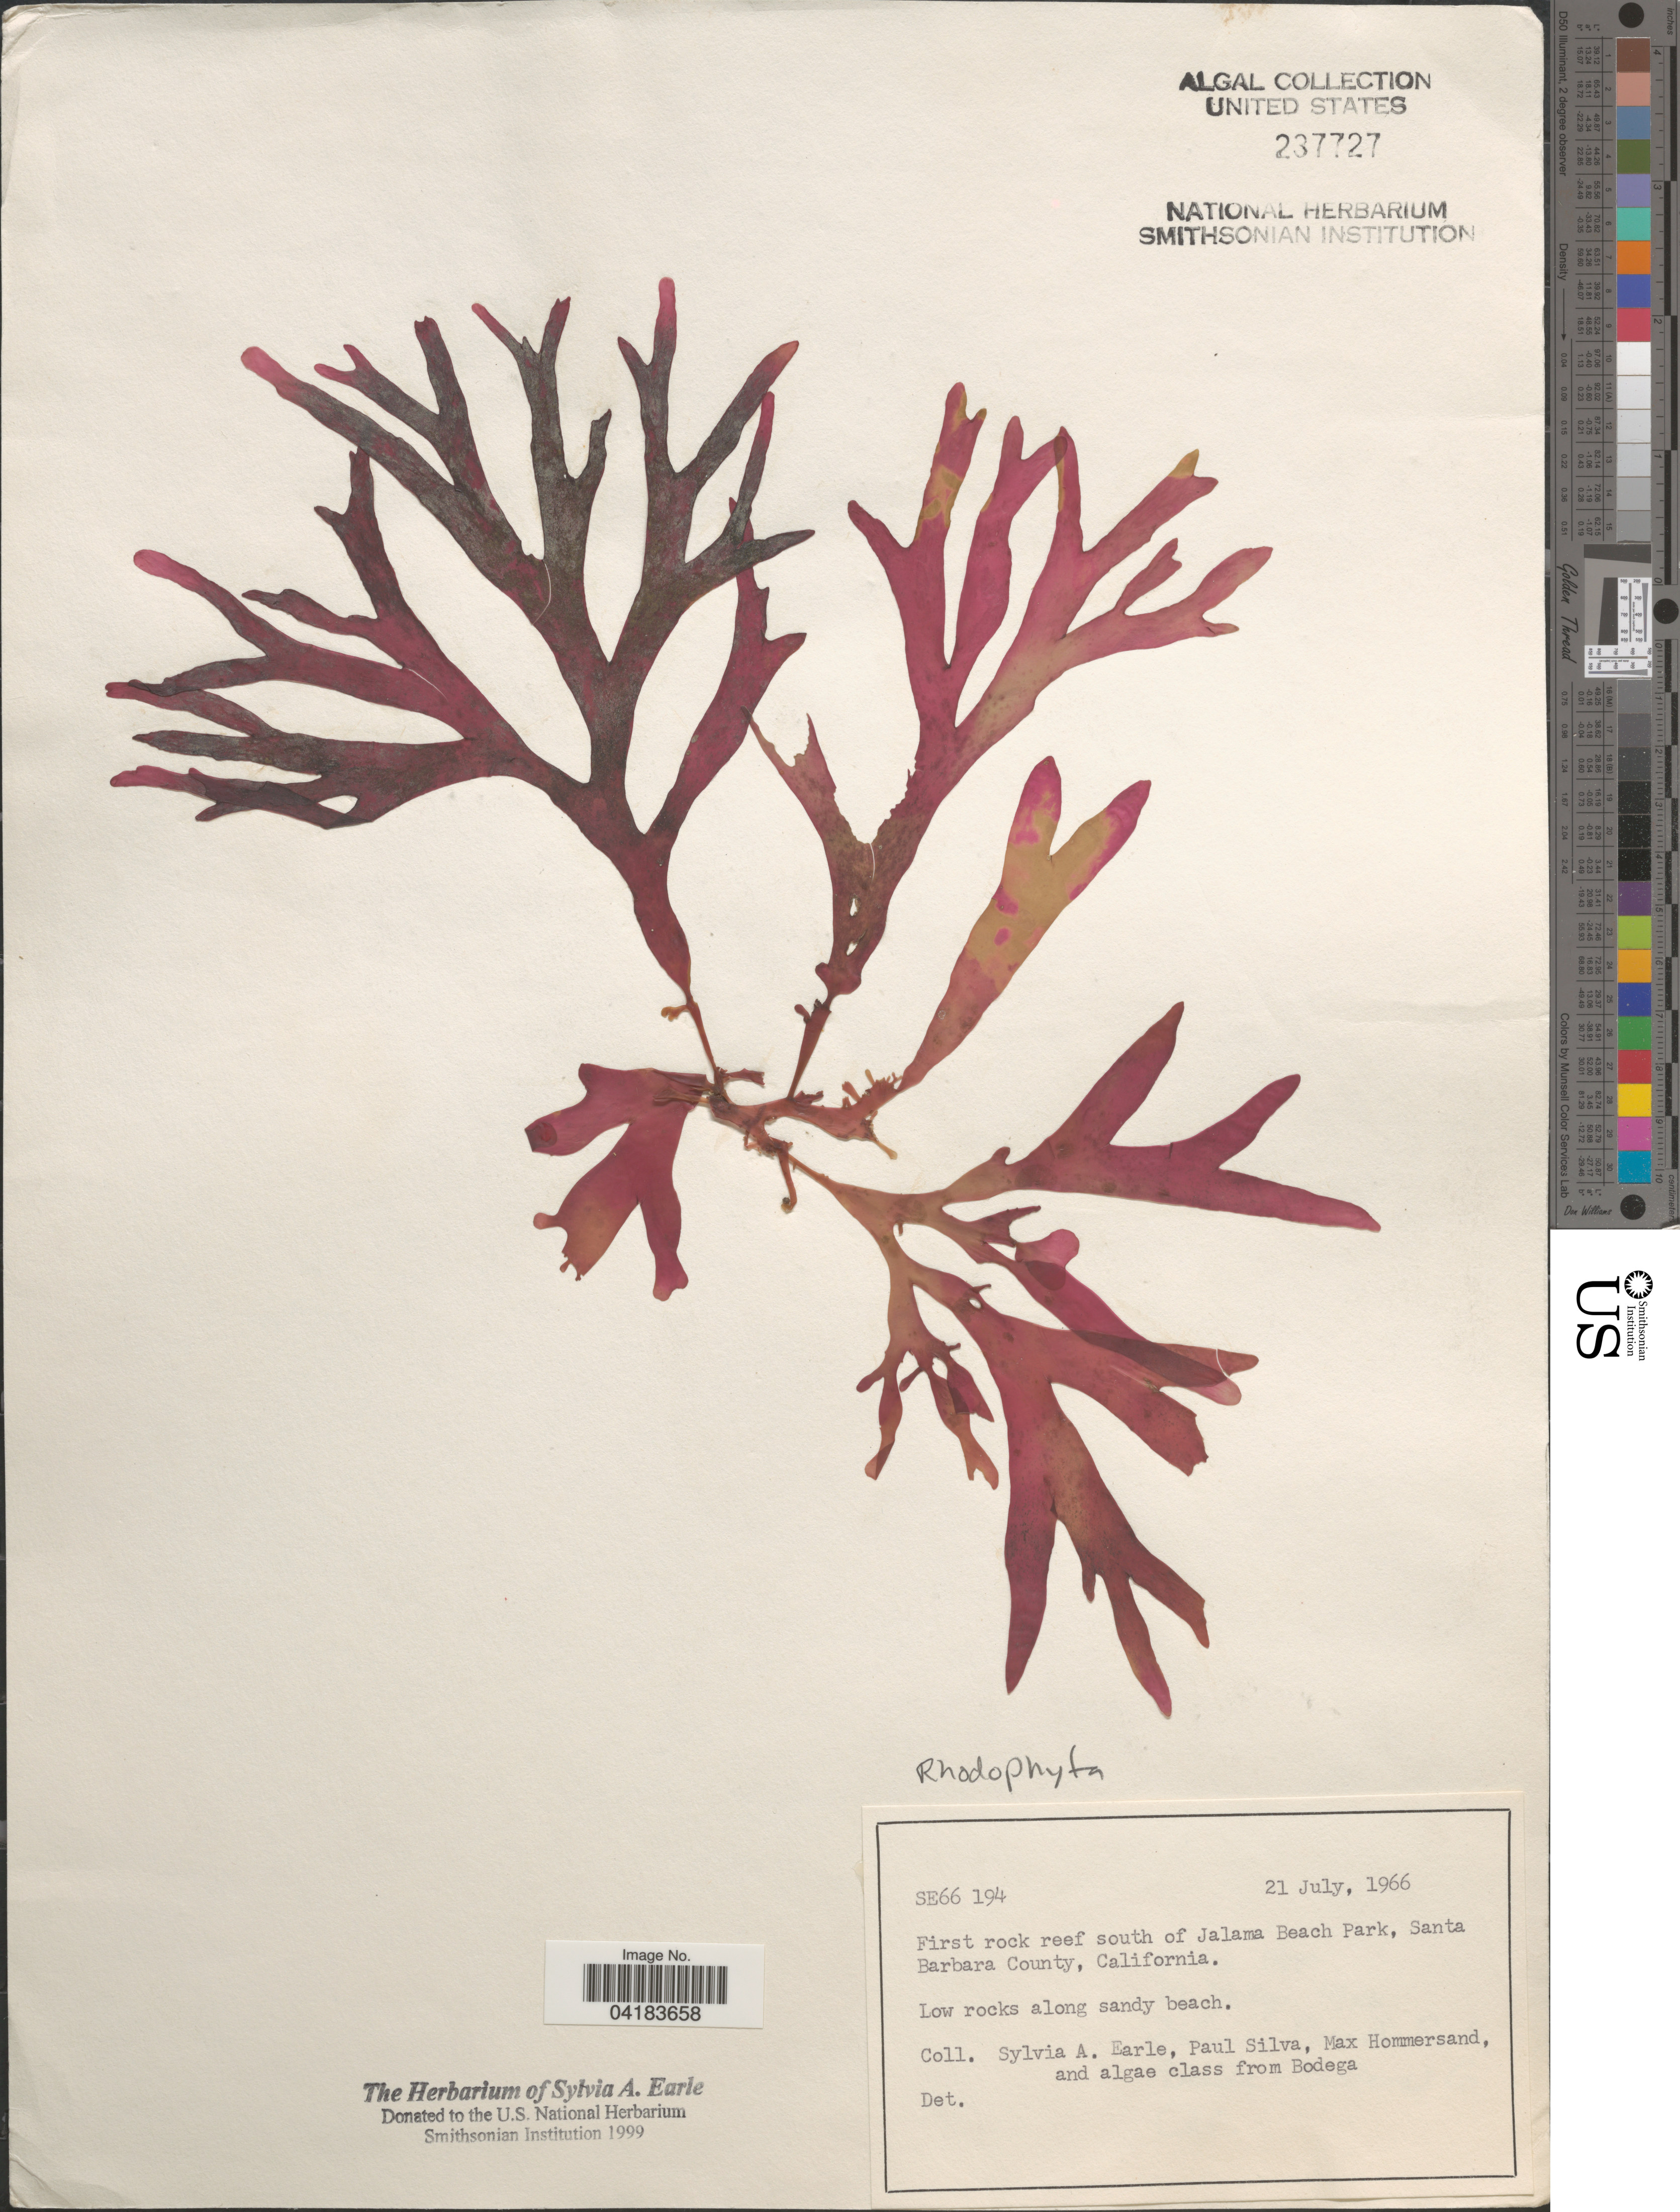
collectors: S. A. Earle, P. C. Silva, M. H. Hommersand & Bodega Algae Class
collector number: SE66194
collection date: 1966-07-21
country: United States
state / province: California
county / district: Santa Barbara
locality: First rock reef south of Jalama Beach Park, Santa Barbara County.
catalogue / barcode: US 237727